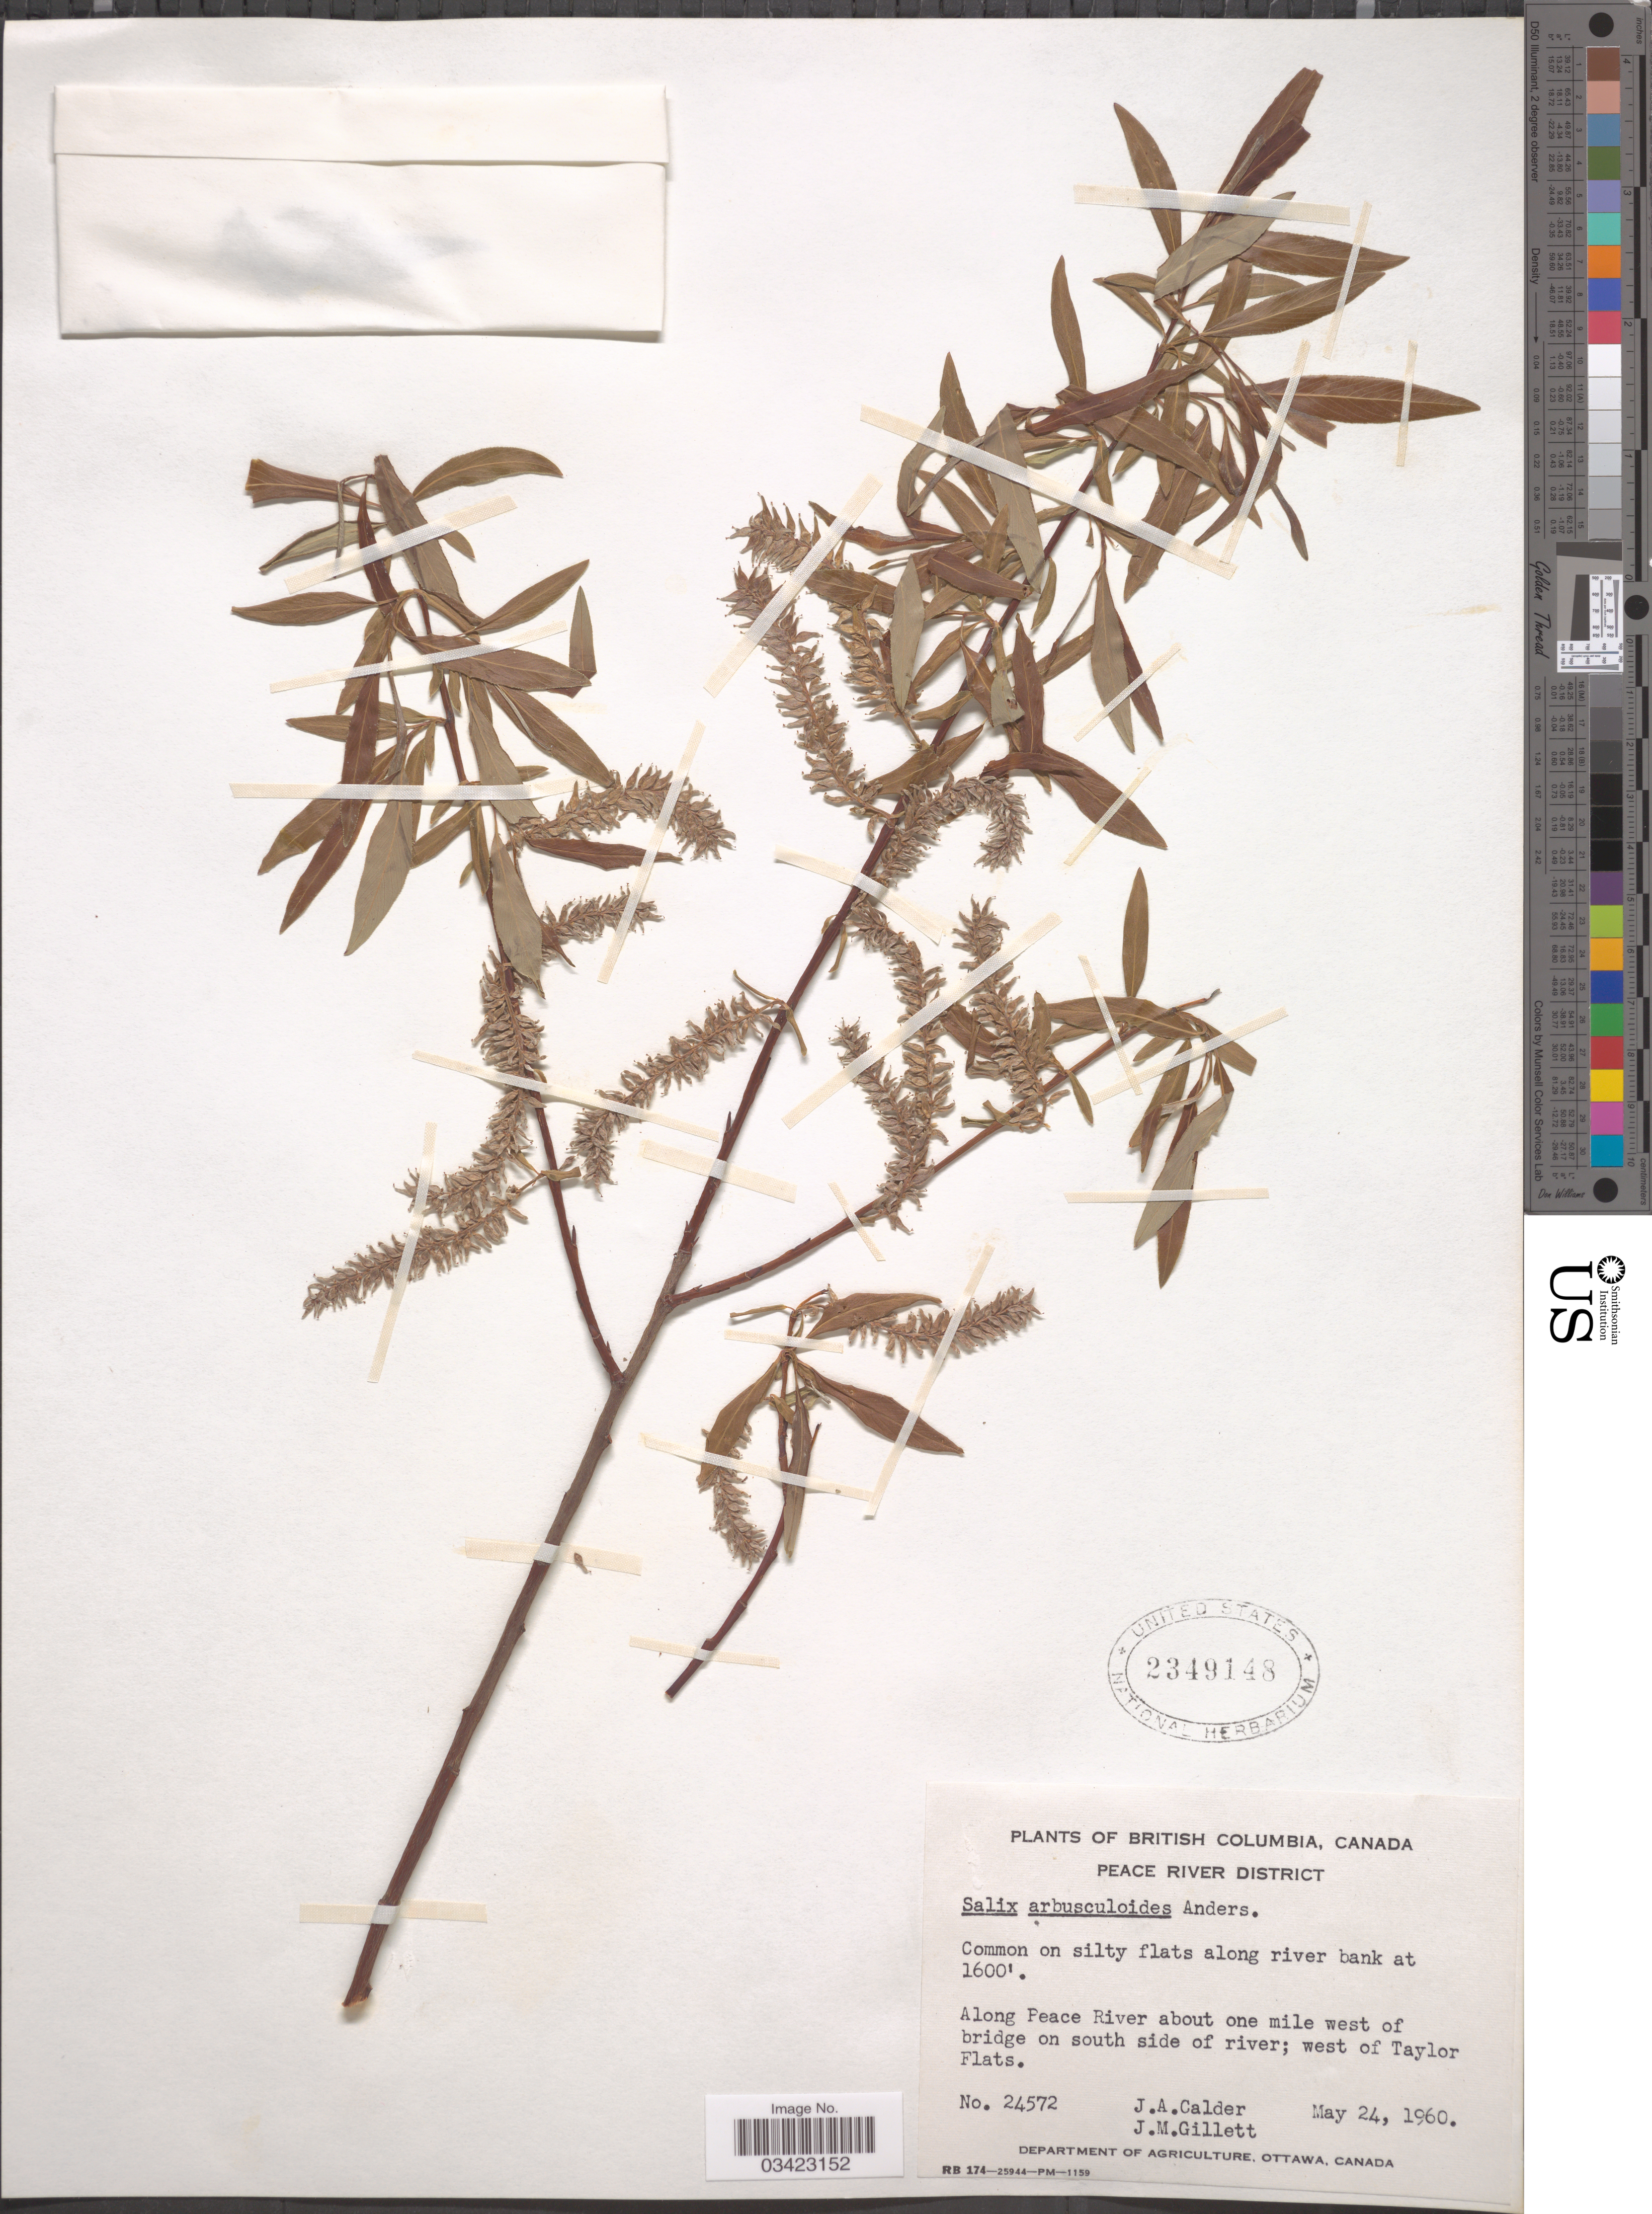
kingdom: Plantae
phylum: Tracheophyta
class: Magnoliopsida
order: Malpighiales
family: Salicaceae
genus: Salix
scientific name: Salix arbusculoides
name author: Andersson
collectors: J. A. Calder & J. M. Gillett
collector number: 24572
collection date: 1960-05-24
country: Canada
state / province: British Columbia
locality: Peace River District. Silty flats along river bank. Along Peace River about one mile west of bridge on south side of river; west of Taylor Flats.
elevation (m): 488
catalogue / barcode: US 2349148